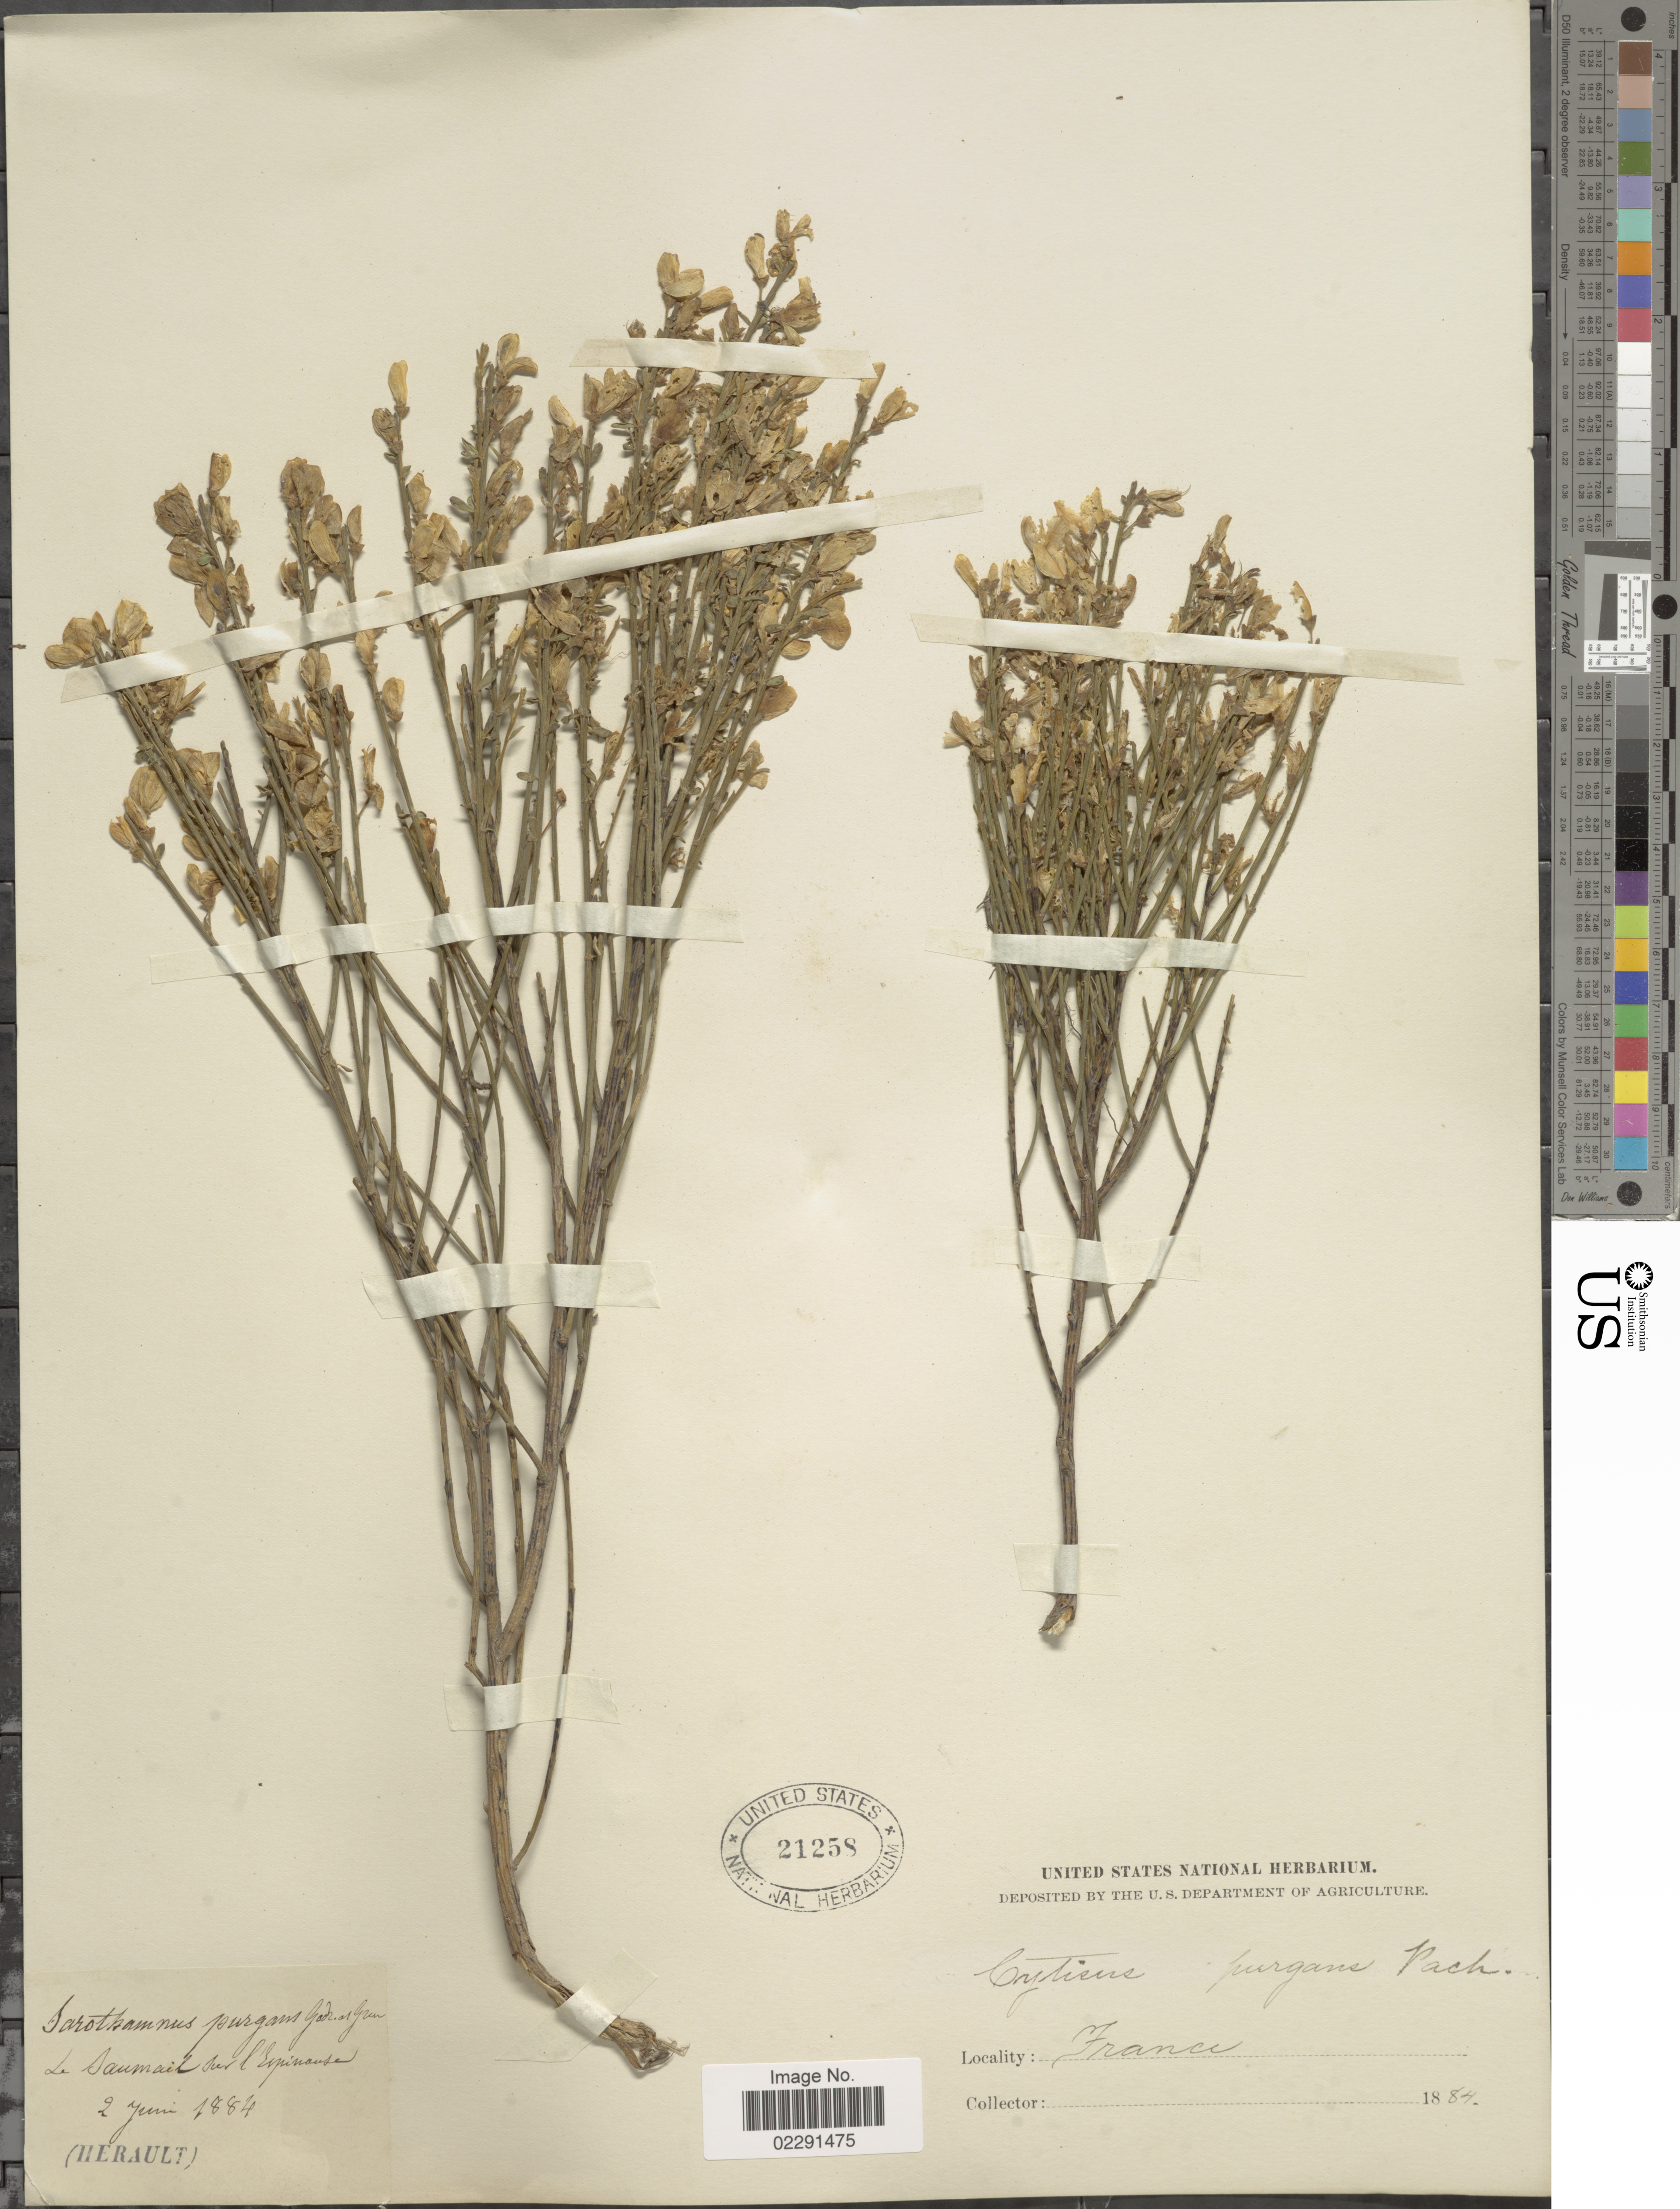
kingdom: Plantae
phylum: Tracheophyta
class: Magnoliopsida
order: Fabales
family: Fabaceae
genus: Genista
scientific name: Genista scorpius subsp. scorpius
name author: (L.) DC.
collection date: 1884-06-02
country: France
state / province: Occitanie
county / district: Hérault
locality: La Saumail dur l'Espinansa (Herault). [interpreted]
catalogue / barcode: US 21258